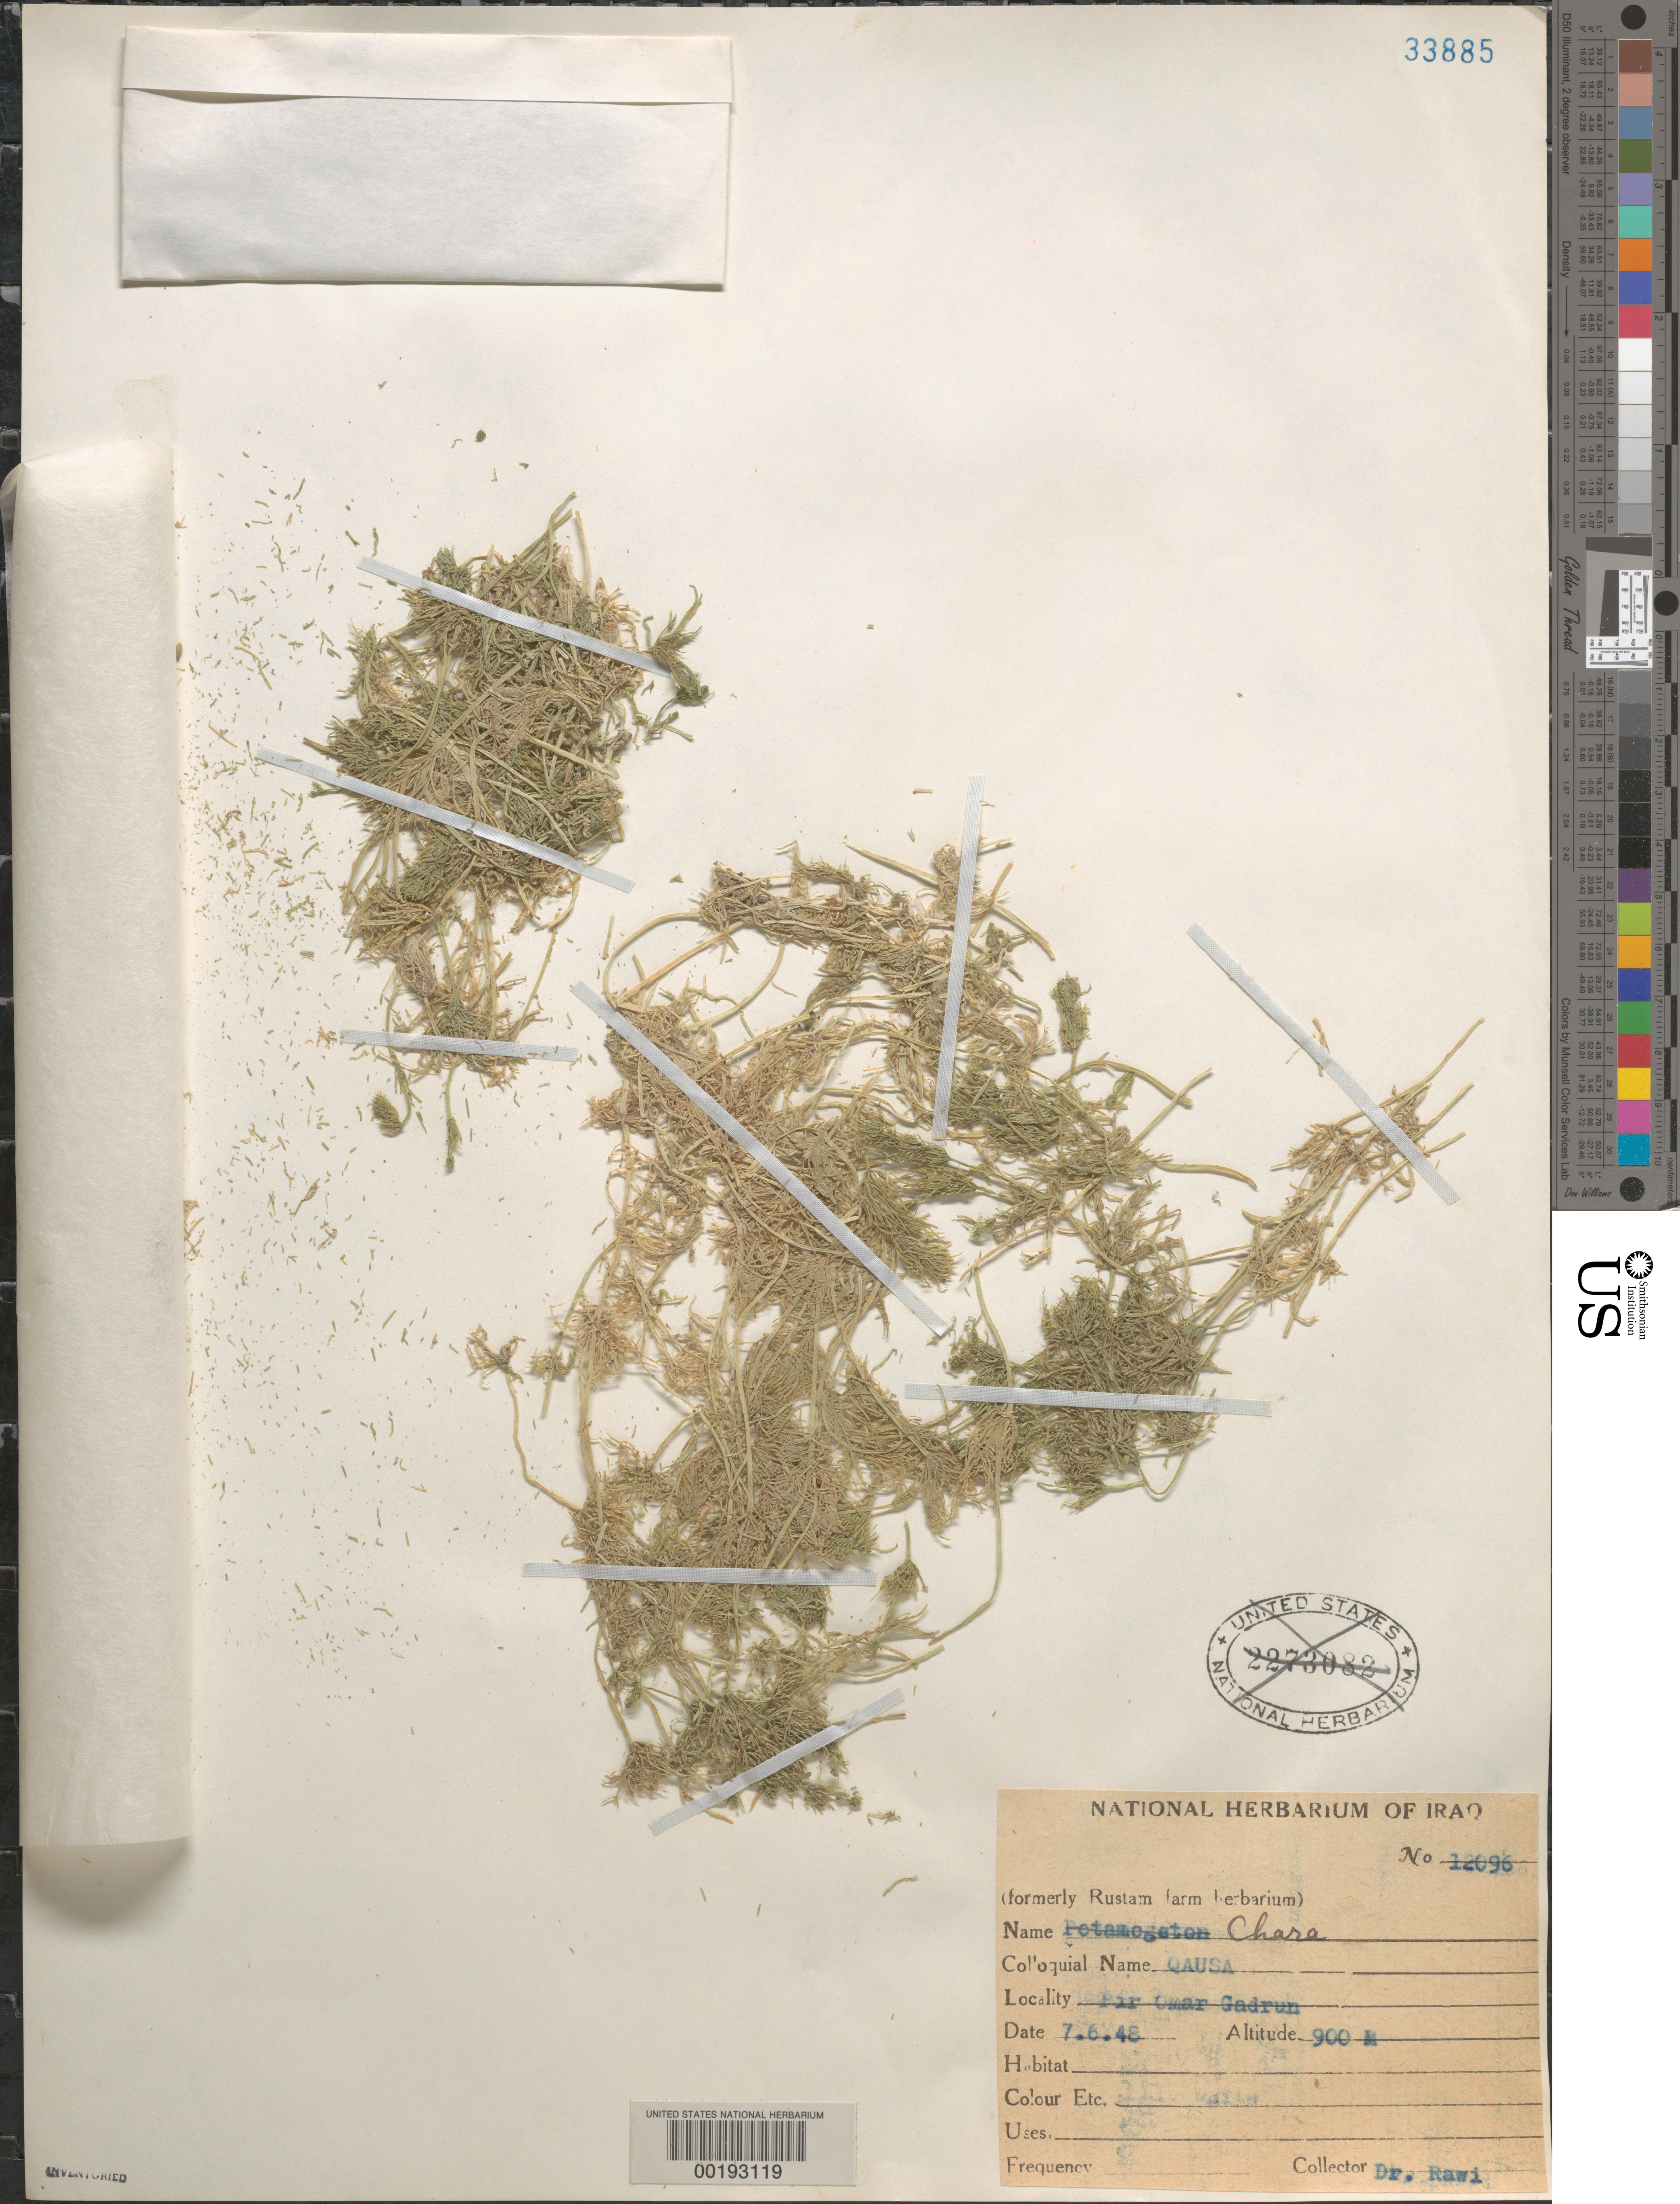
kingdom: Plantae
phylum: Charophyta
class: Charophyceae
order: Charales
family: Characeae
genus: Chara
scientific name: Chara sp.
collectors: R. Rawi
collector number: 12096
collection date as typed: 07 Jun 1948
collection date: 1948-06-07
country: Iraq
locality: Pir Omar Gadrun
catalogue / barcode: US 33885